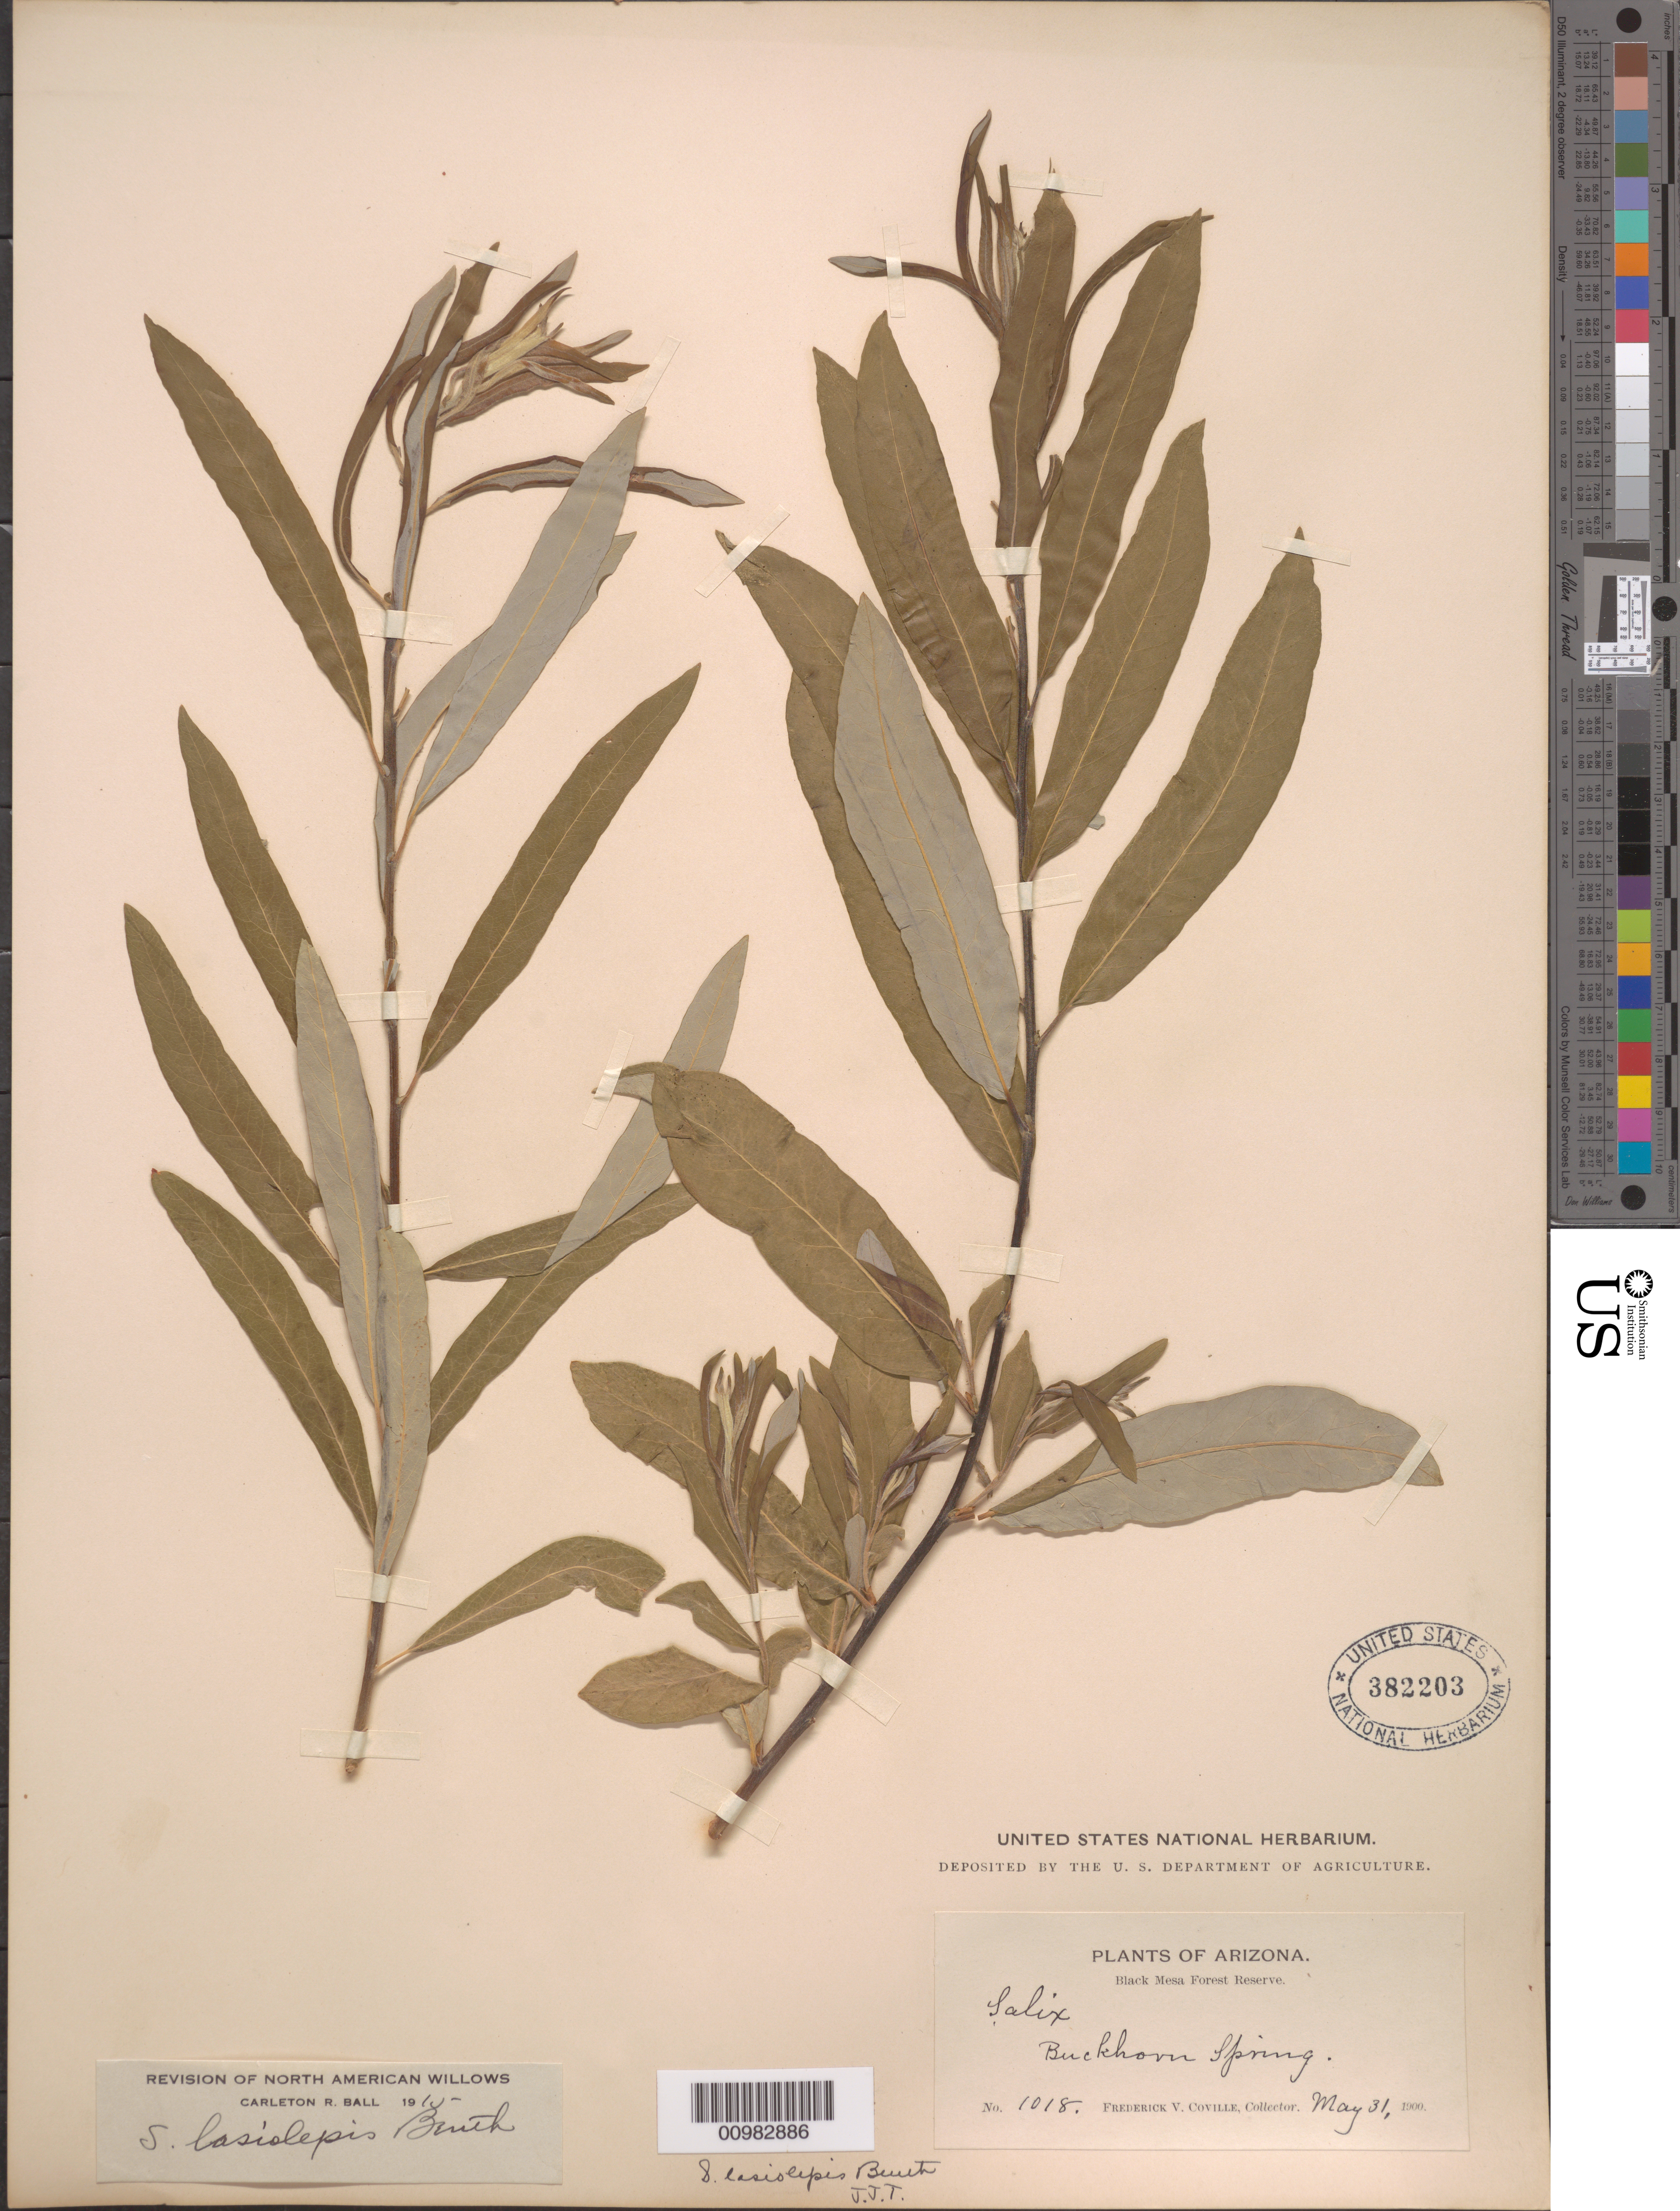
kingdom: Plantae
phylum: Tracheophyta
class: Magnoliopsida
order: Malpighiales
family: Salicaceae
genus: Salix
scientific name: Salix lasiolepis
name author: Benth.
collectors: F. V. Coville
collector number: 1018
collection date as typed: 31 May 1900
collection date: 1900-05-31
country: United States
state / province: Arizona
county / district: Cochise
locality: Buckhorn Spring.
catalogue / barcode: US 382203